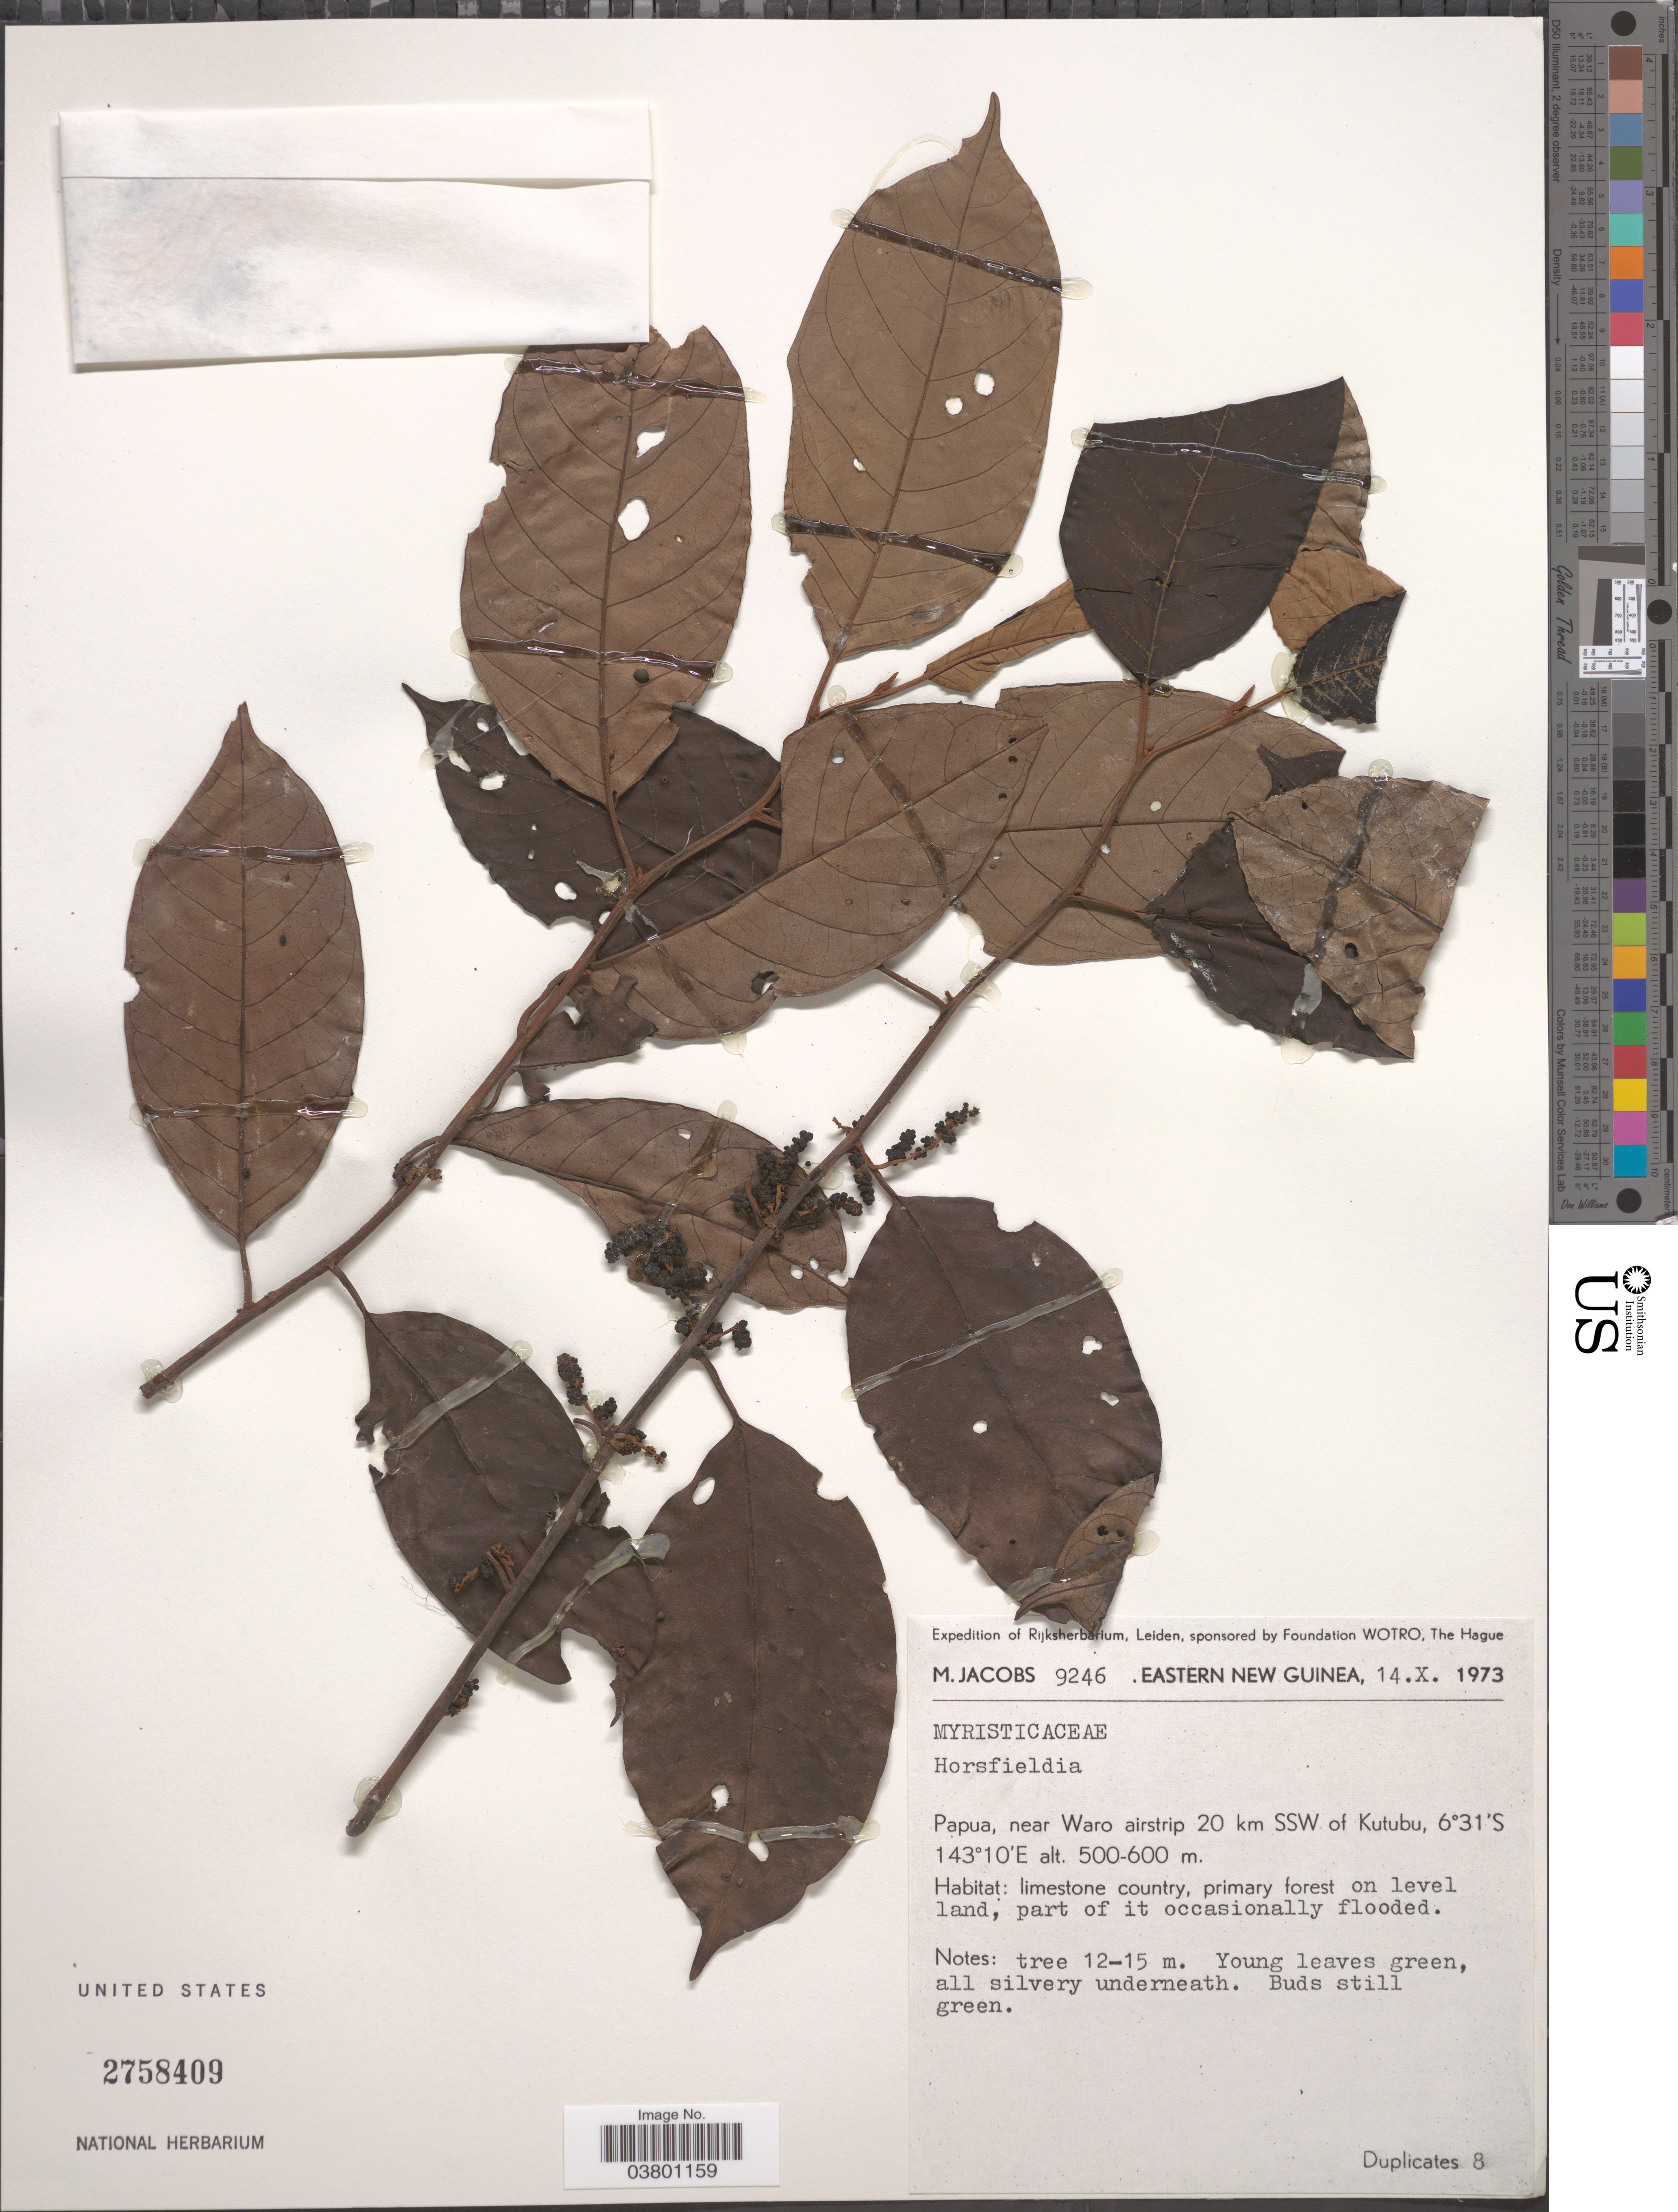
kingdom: Plantae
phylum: Tracheophyta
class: Magnoliopsida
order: Magnoliales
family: Myristicaceae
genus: Horsfieldia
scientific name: Horsfieldia sp.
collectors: M. Jacobs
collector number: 9246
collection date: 1973-10-14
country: Papua New Guinea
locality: Eastern New Guinea. Papua, near Waro airstrip 20 km SSW of Kutubu.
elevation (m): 500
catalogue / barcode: US 2758409